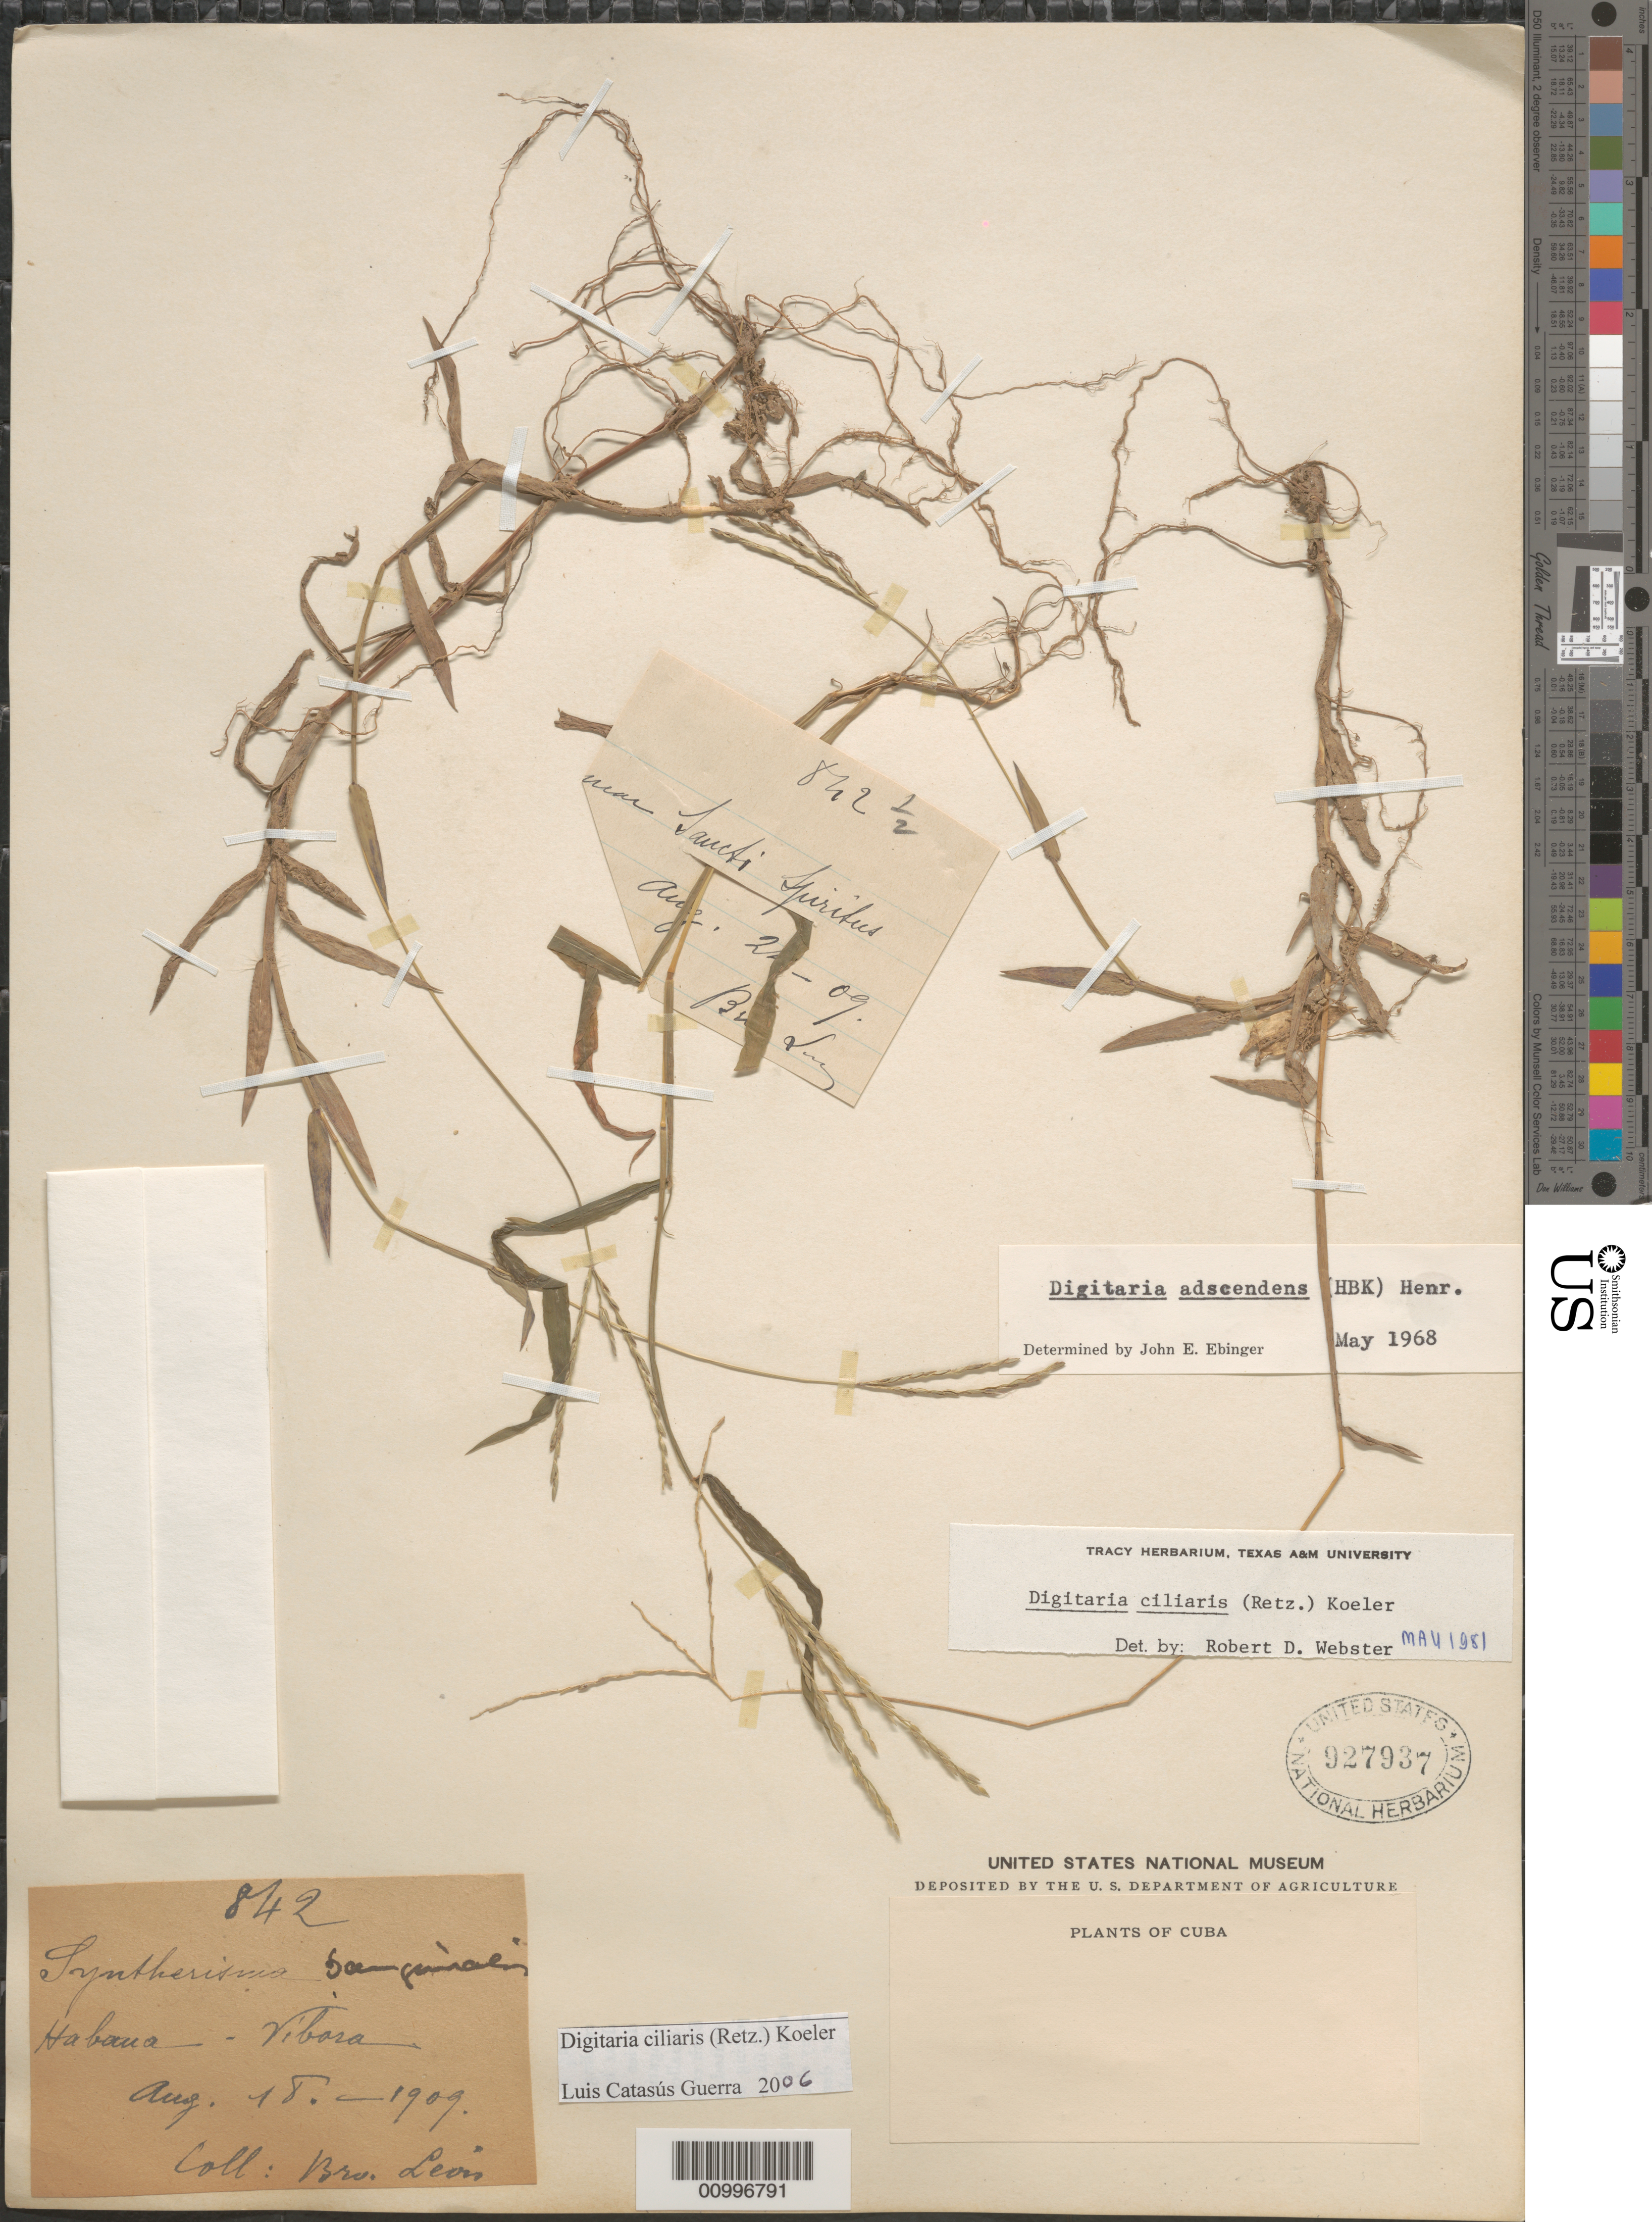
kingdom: Plantae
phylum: Tracheophyta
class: Liliopsida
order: Poales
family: Poaceae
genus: Digitaria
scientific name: Digitaria ciliaris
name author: (Retz.) Koeler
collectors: Bro. León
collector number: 842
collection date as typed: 18 Aug 1909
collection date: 1909-08-18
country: Cuba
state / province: La Habana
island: Cuba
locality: Vibora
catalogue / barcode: US 927937